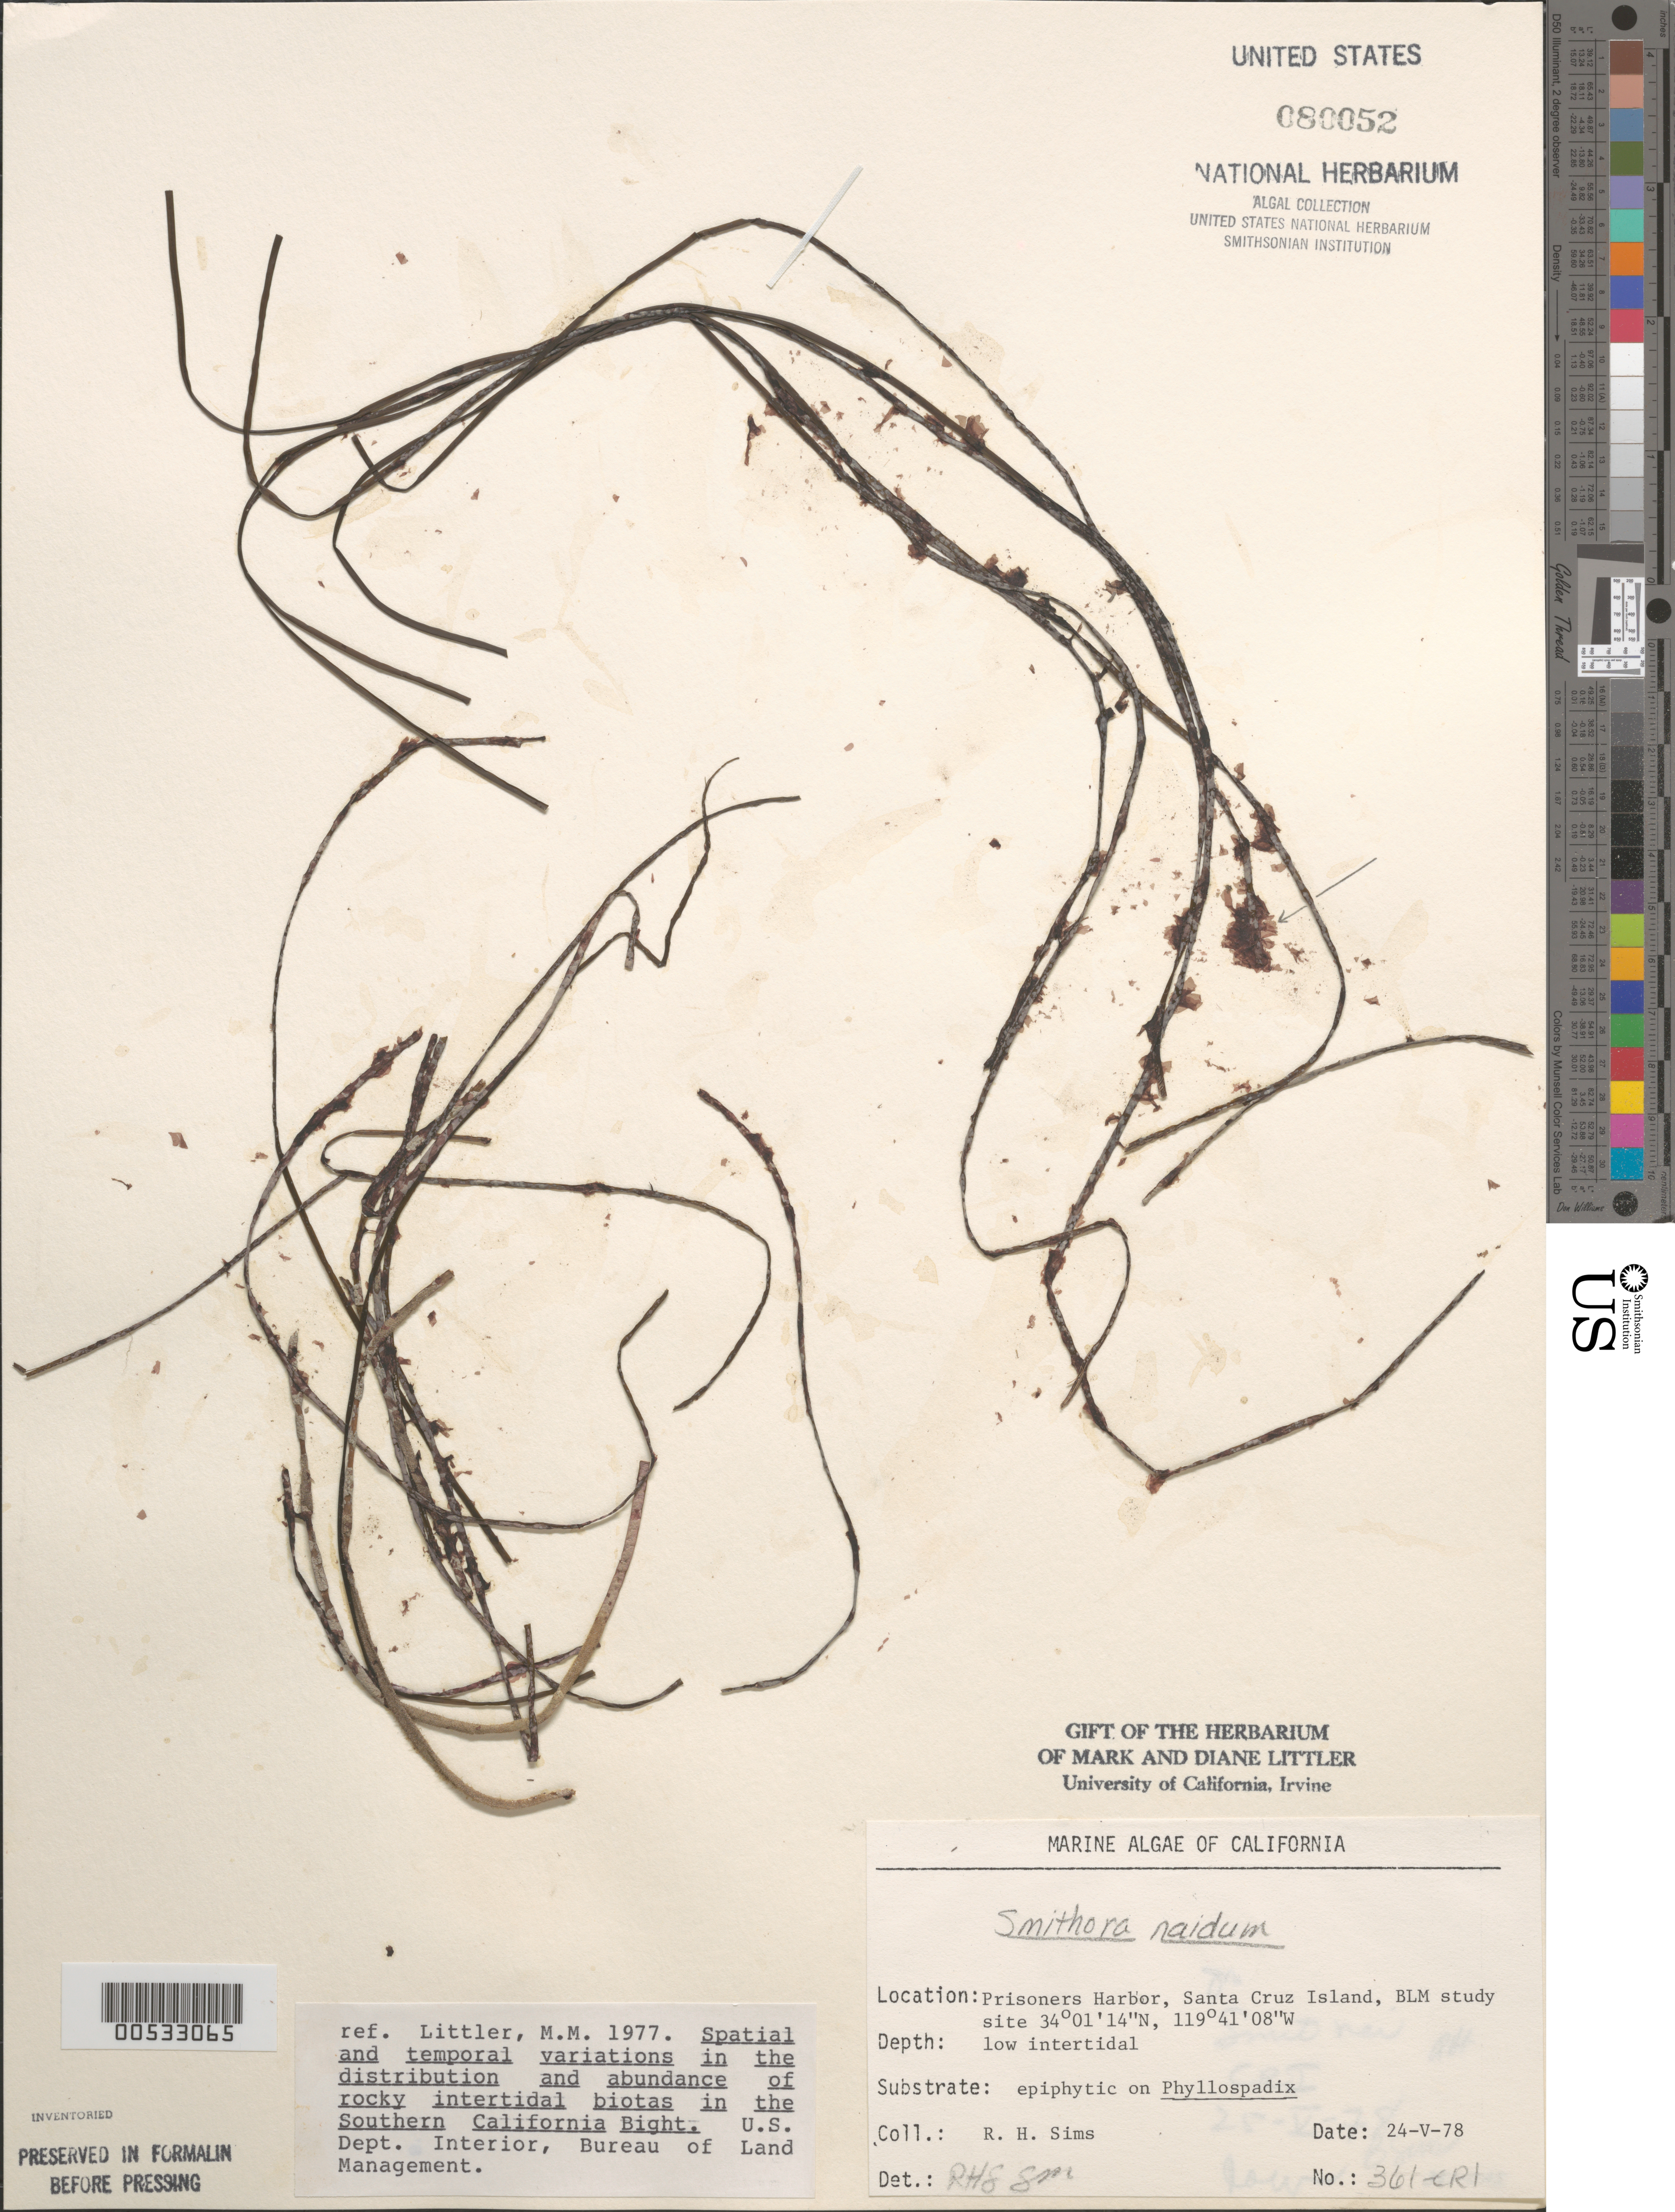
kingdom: Plantae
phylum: Rhodophyta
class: Compsopogonophyceae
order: Erythropeltidales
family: Erythrotrichiaceae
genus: Smithora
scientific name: Smithora naiadum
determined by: Sims, Robert H.; Murray, S. N.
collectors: R. H. Sims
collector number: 361-cri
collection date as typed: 24 May 1978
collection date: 1978-05-24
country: United States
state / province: California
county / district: Santa Barbara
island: Santa Cruz Island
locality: Prisoners Harbor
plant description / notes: BLM-SOCALBIGHT Rocky Intertidal Survey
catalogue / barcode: US 80052